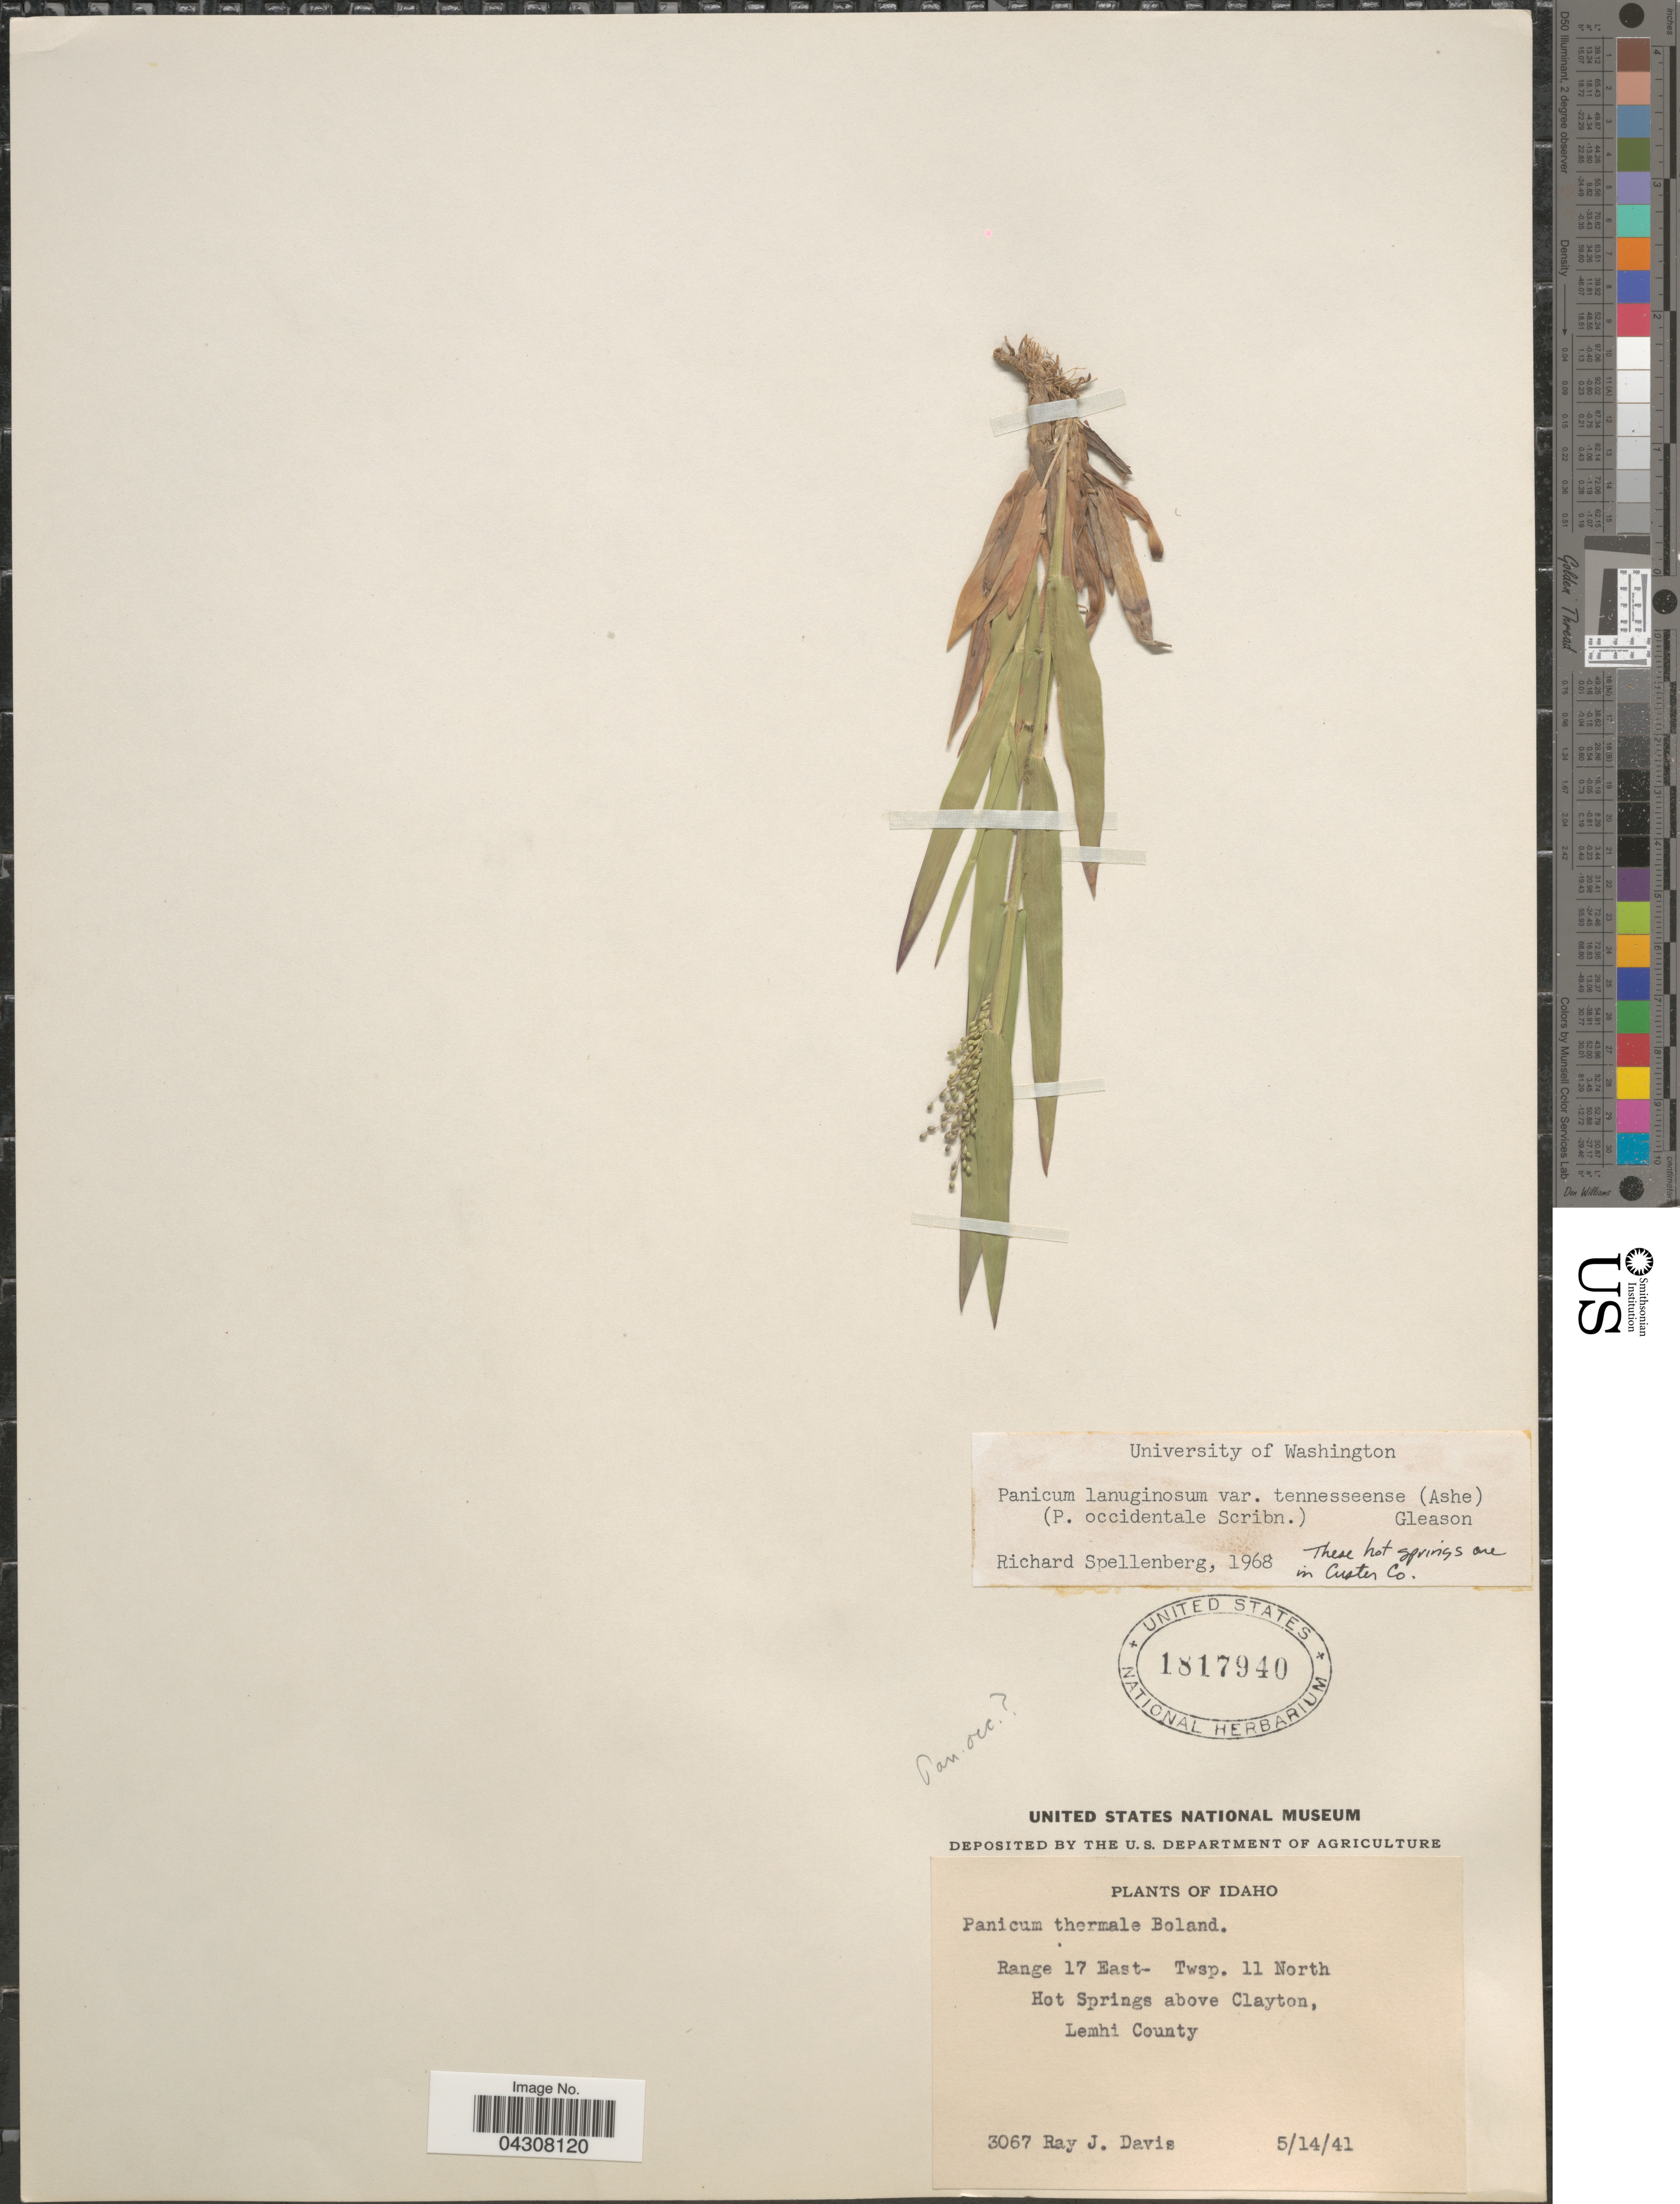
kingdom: Plantae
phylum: Tracheophyta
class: Liliopsida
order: Poales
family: Poaceae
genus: Dichanthelium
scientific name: Dichanthelium acuminatum var. acuminatum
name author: (Sw.) Gould & C.A. Clark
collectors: R. Davis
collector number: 3067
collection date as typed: Transcribed d/m/y: 14/5/41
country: United States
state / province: Idaho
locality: Range 17 East- Twsp. 11 North Hot Springs above Clayton, Lemhi County.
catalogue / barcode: US 1817940